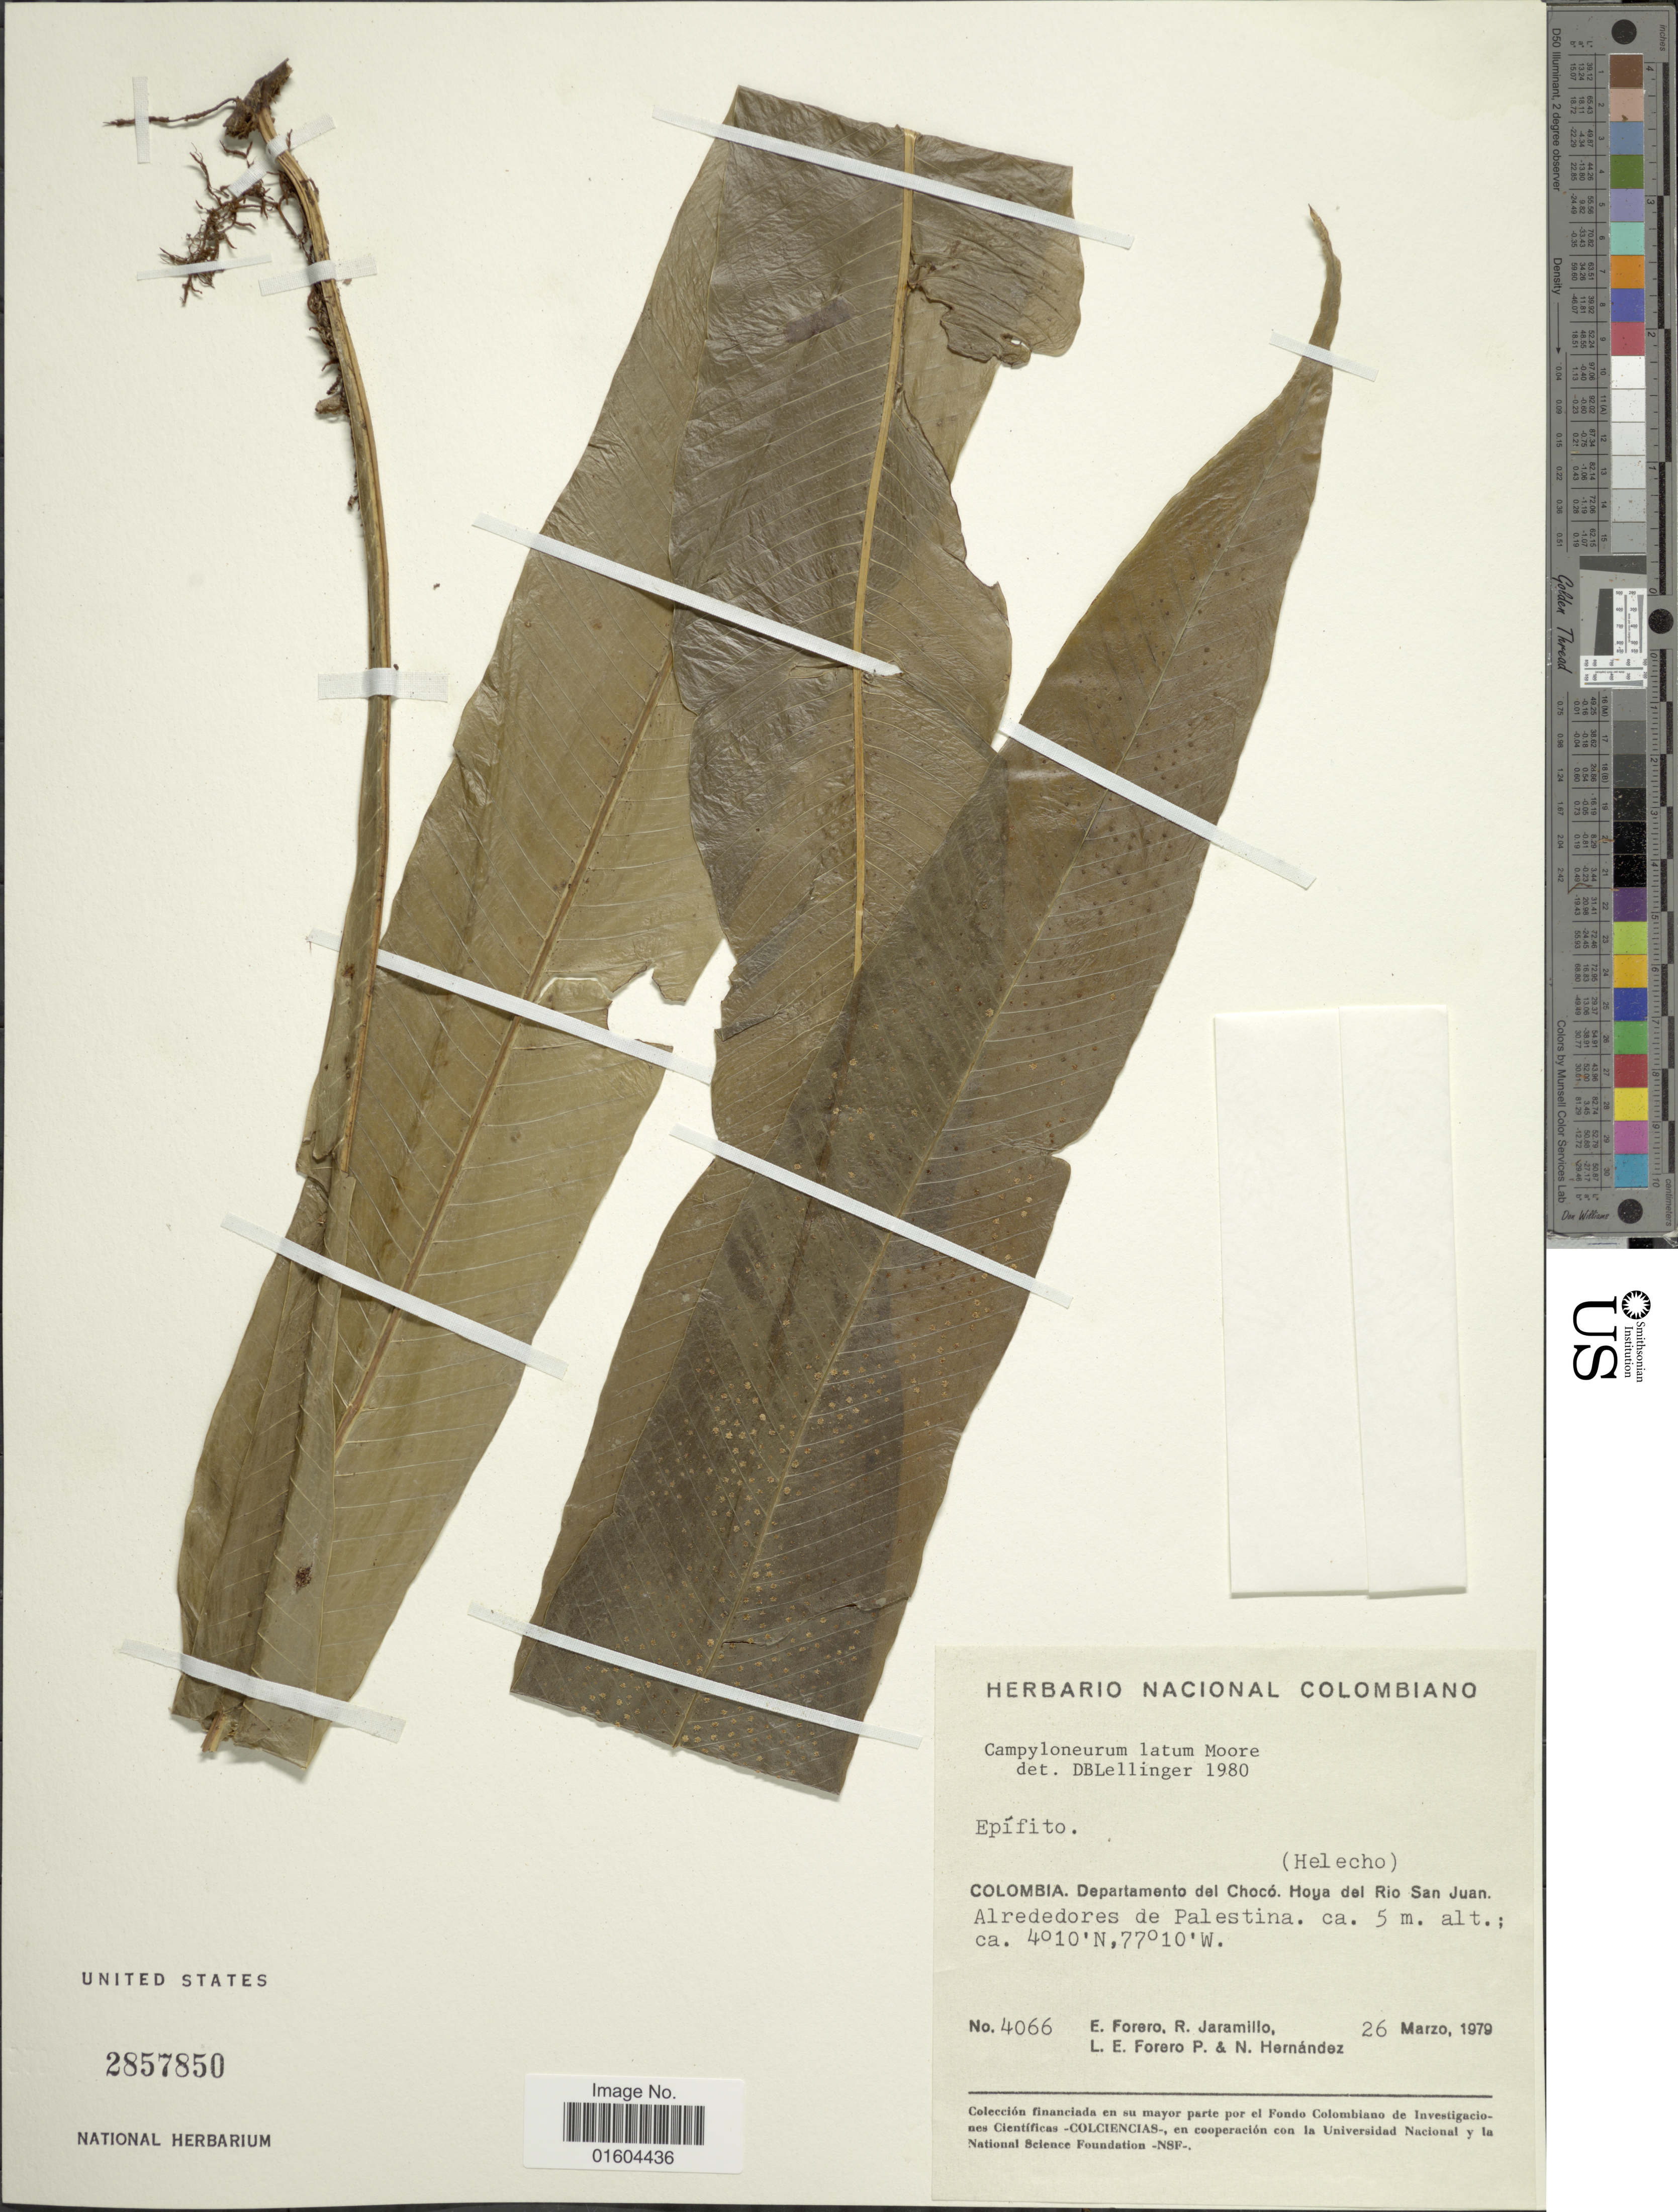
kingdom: Plantae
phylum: Tracheophyta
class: Polypodiopsida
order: Polypodiales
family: Polypodiaceae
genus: Campyloneurum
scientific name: Campyloneurum latum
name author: T. Moore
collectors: E. Forero, R. Jaramillo, L. E. Forero & N. Hernandez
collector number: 4066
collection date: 1979-03-26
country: Colombia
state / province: Chocó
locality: Colombia. Departamento del Choco. Hoya del Rio San Juan. Alrededores de Palestina.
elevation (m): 5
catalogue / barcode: US 2857850